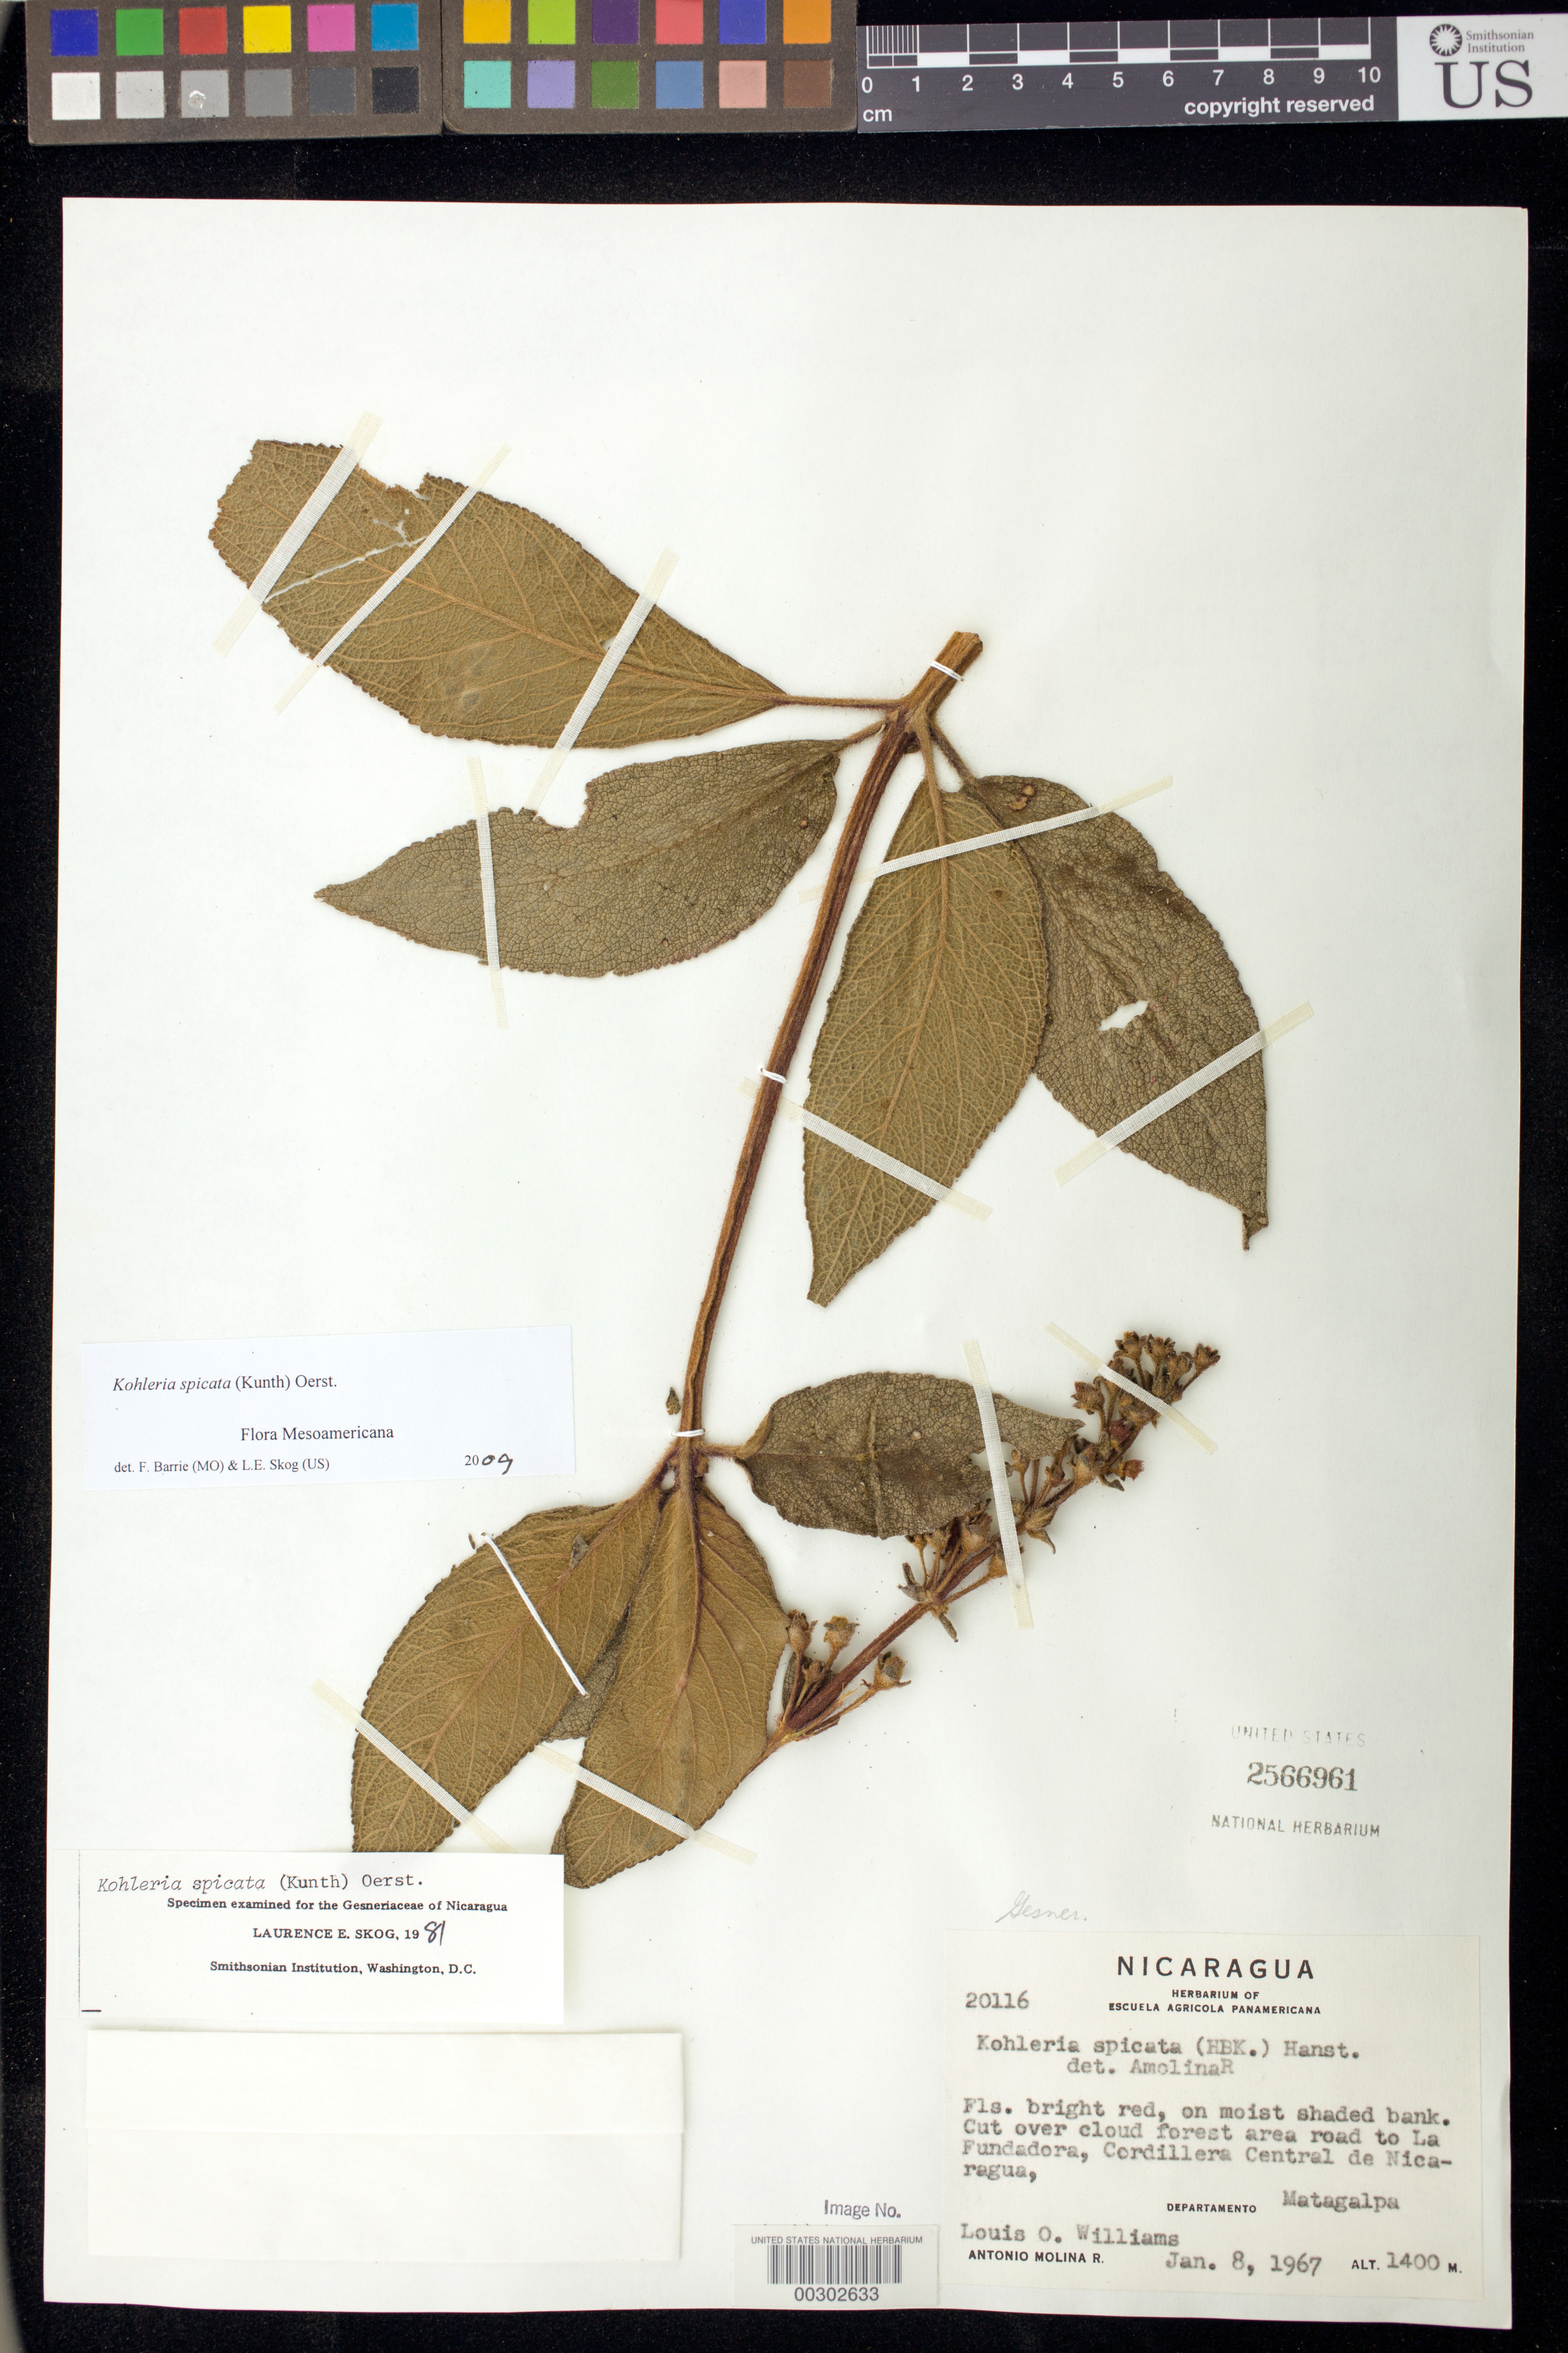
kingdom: Plantae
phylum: Tracheophyta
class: Magnoliopsida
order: Lamiales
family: Gesneriaceae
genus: Kohleria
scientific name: Kohleria spicata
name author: (Kunth) Oerst.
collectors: L. O. Williams & A. Molina R.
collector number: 20116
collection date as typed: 08 Jan 1967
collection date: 1967-01-08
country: Nicaragua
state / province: Matagalpa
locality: Road to La Fundadora, Cordillera Central de Nicaragua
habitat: Cut over cloud forest area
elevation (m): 1400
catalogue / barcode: US 2566961